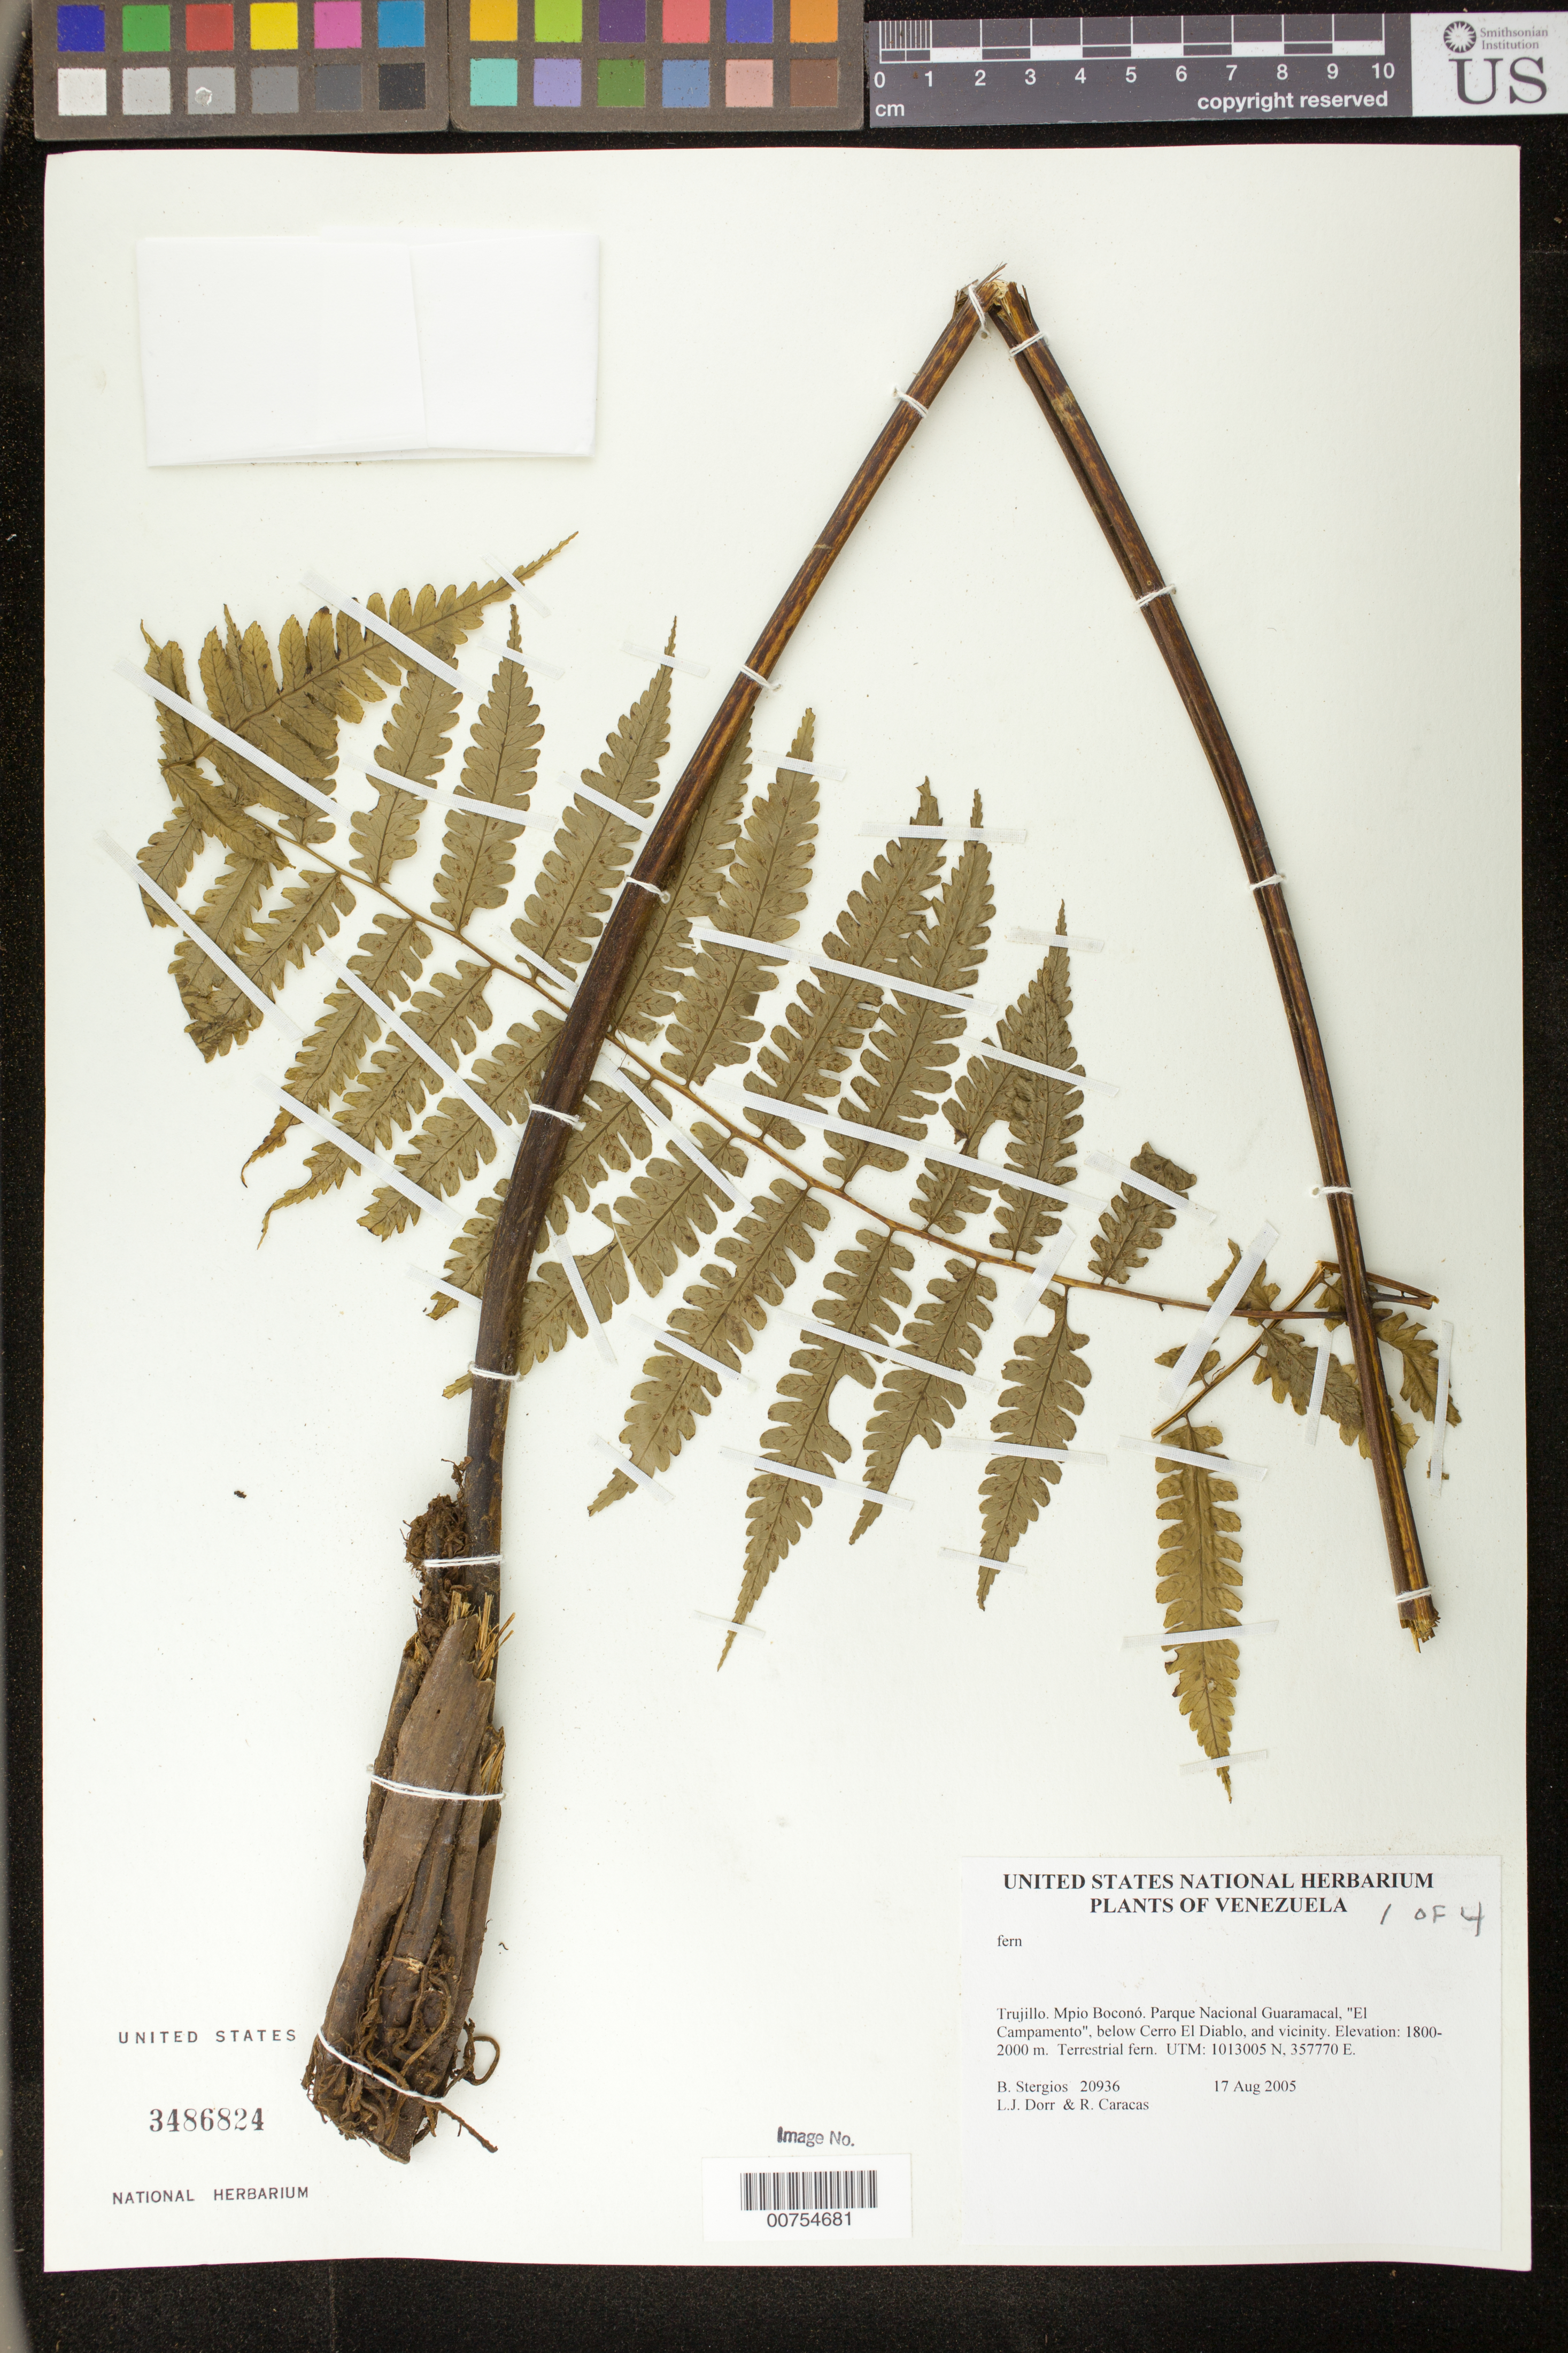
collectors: B. G. Stergios, L. J. Dorr & R. Caracas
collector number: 20936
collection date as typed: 17 Aug 2005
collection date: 2005-08-17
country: Venezuela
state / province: Trujillo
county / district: Boconó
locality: Parque Nacional Guaramacal, "El Campamento", below Cerro El Diablo, and vicinity.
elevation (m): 1800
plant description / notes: PORT, US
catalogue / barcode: US 3486824